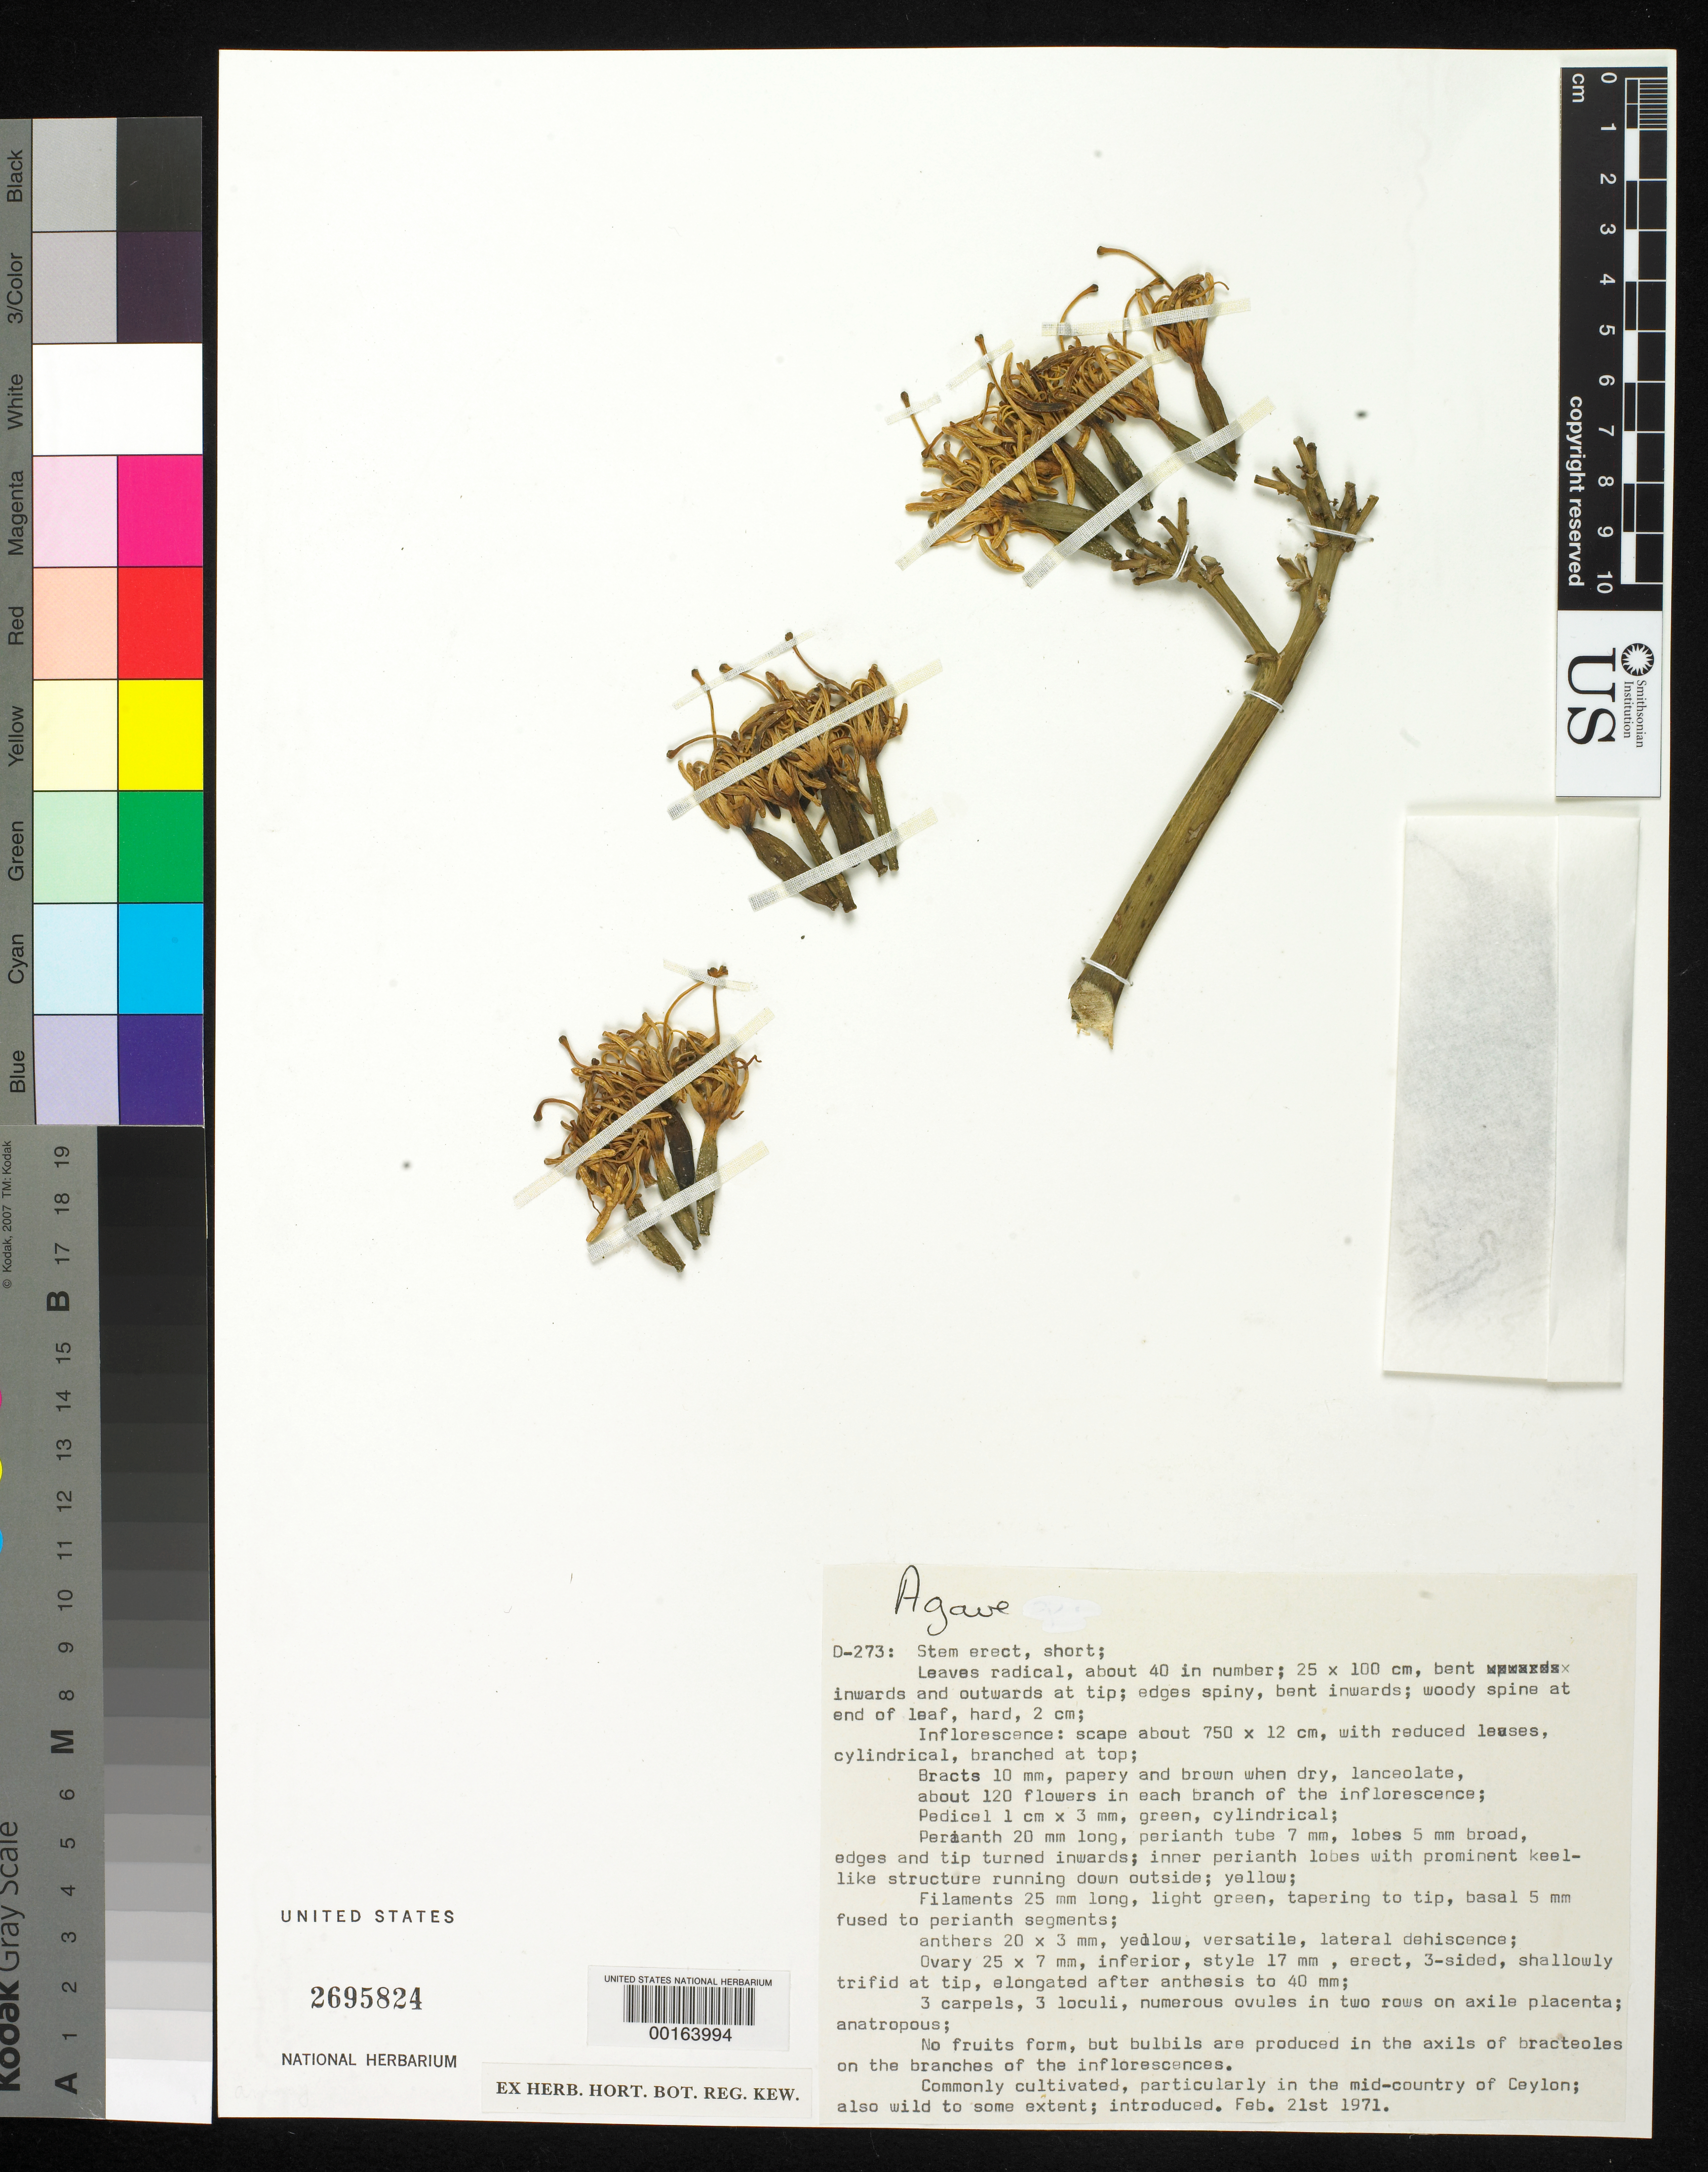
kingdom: Plantae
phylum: Tracheophyta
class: Liliopsida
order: Asparagales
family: Asparagaceae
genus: Agave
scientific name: Agave sp.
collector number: D-273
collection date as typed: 21 Feb 1971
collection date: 1971-02-21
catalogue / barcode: US 2695824